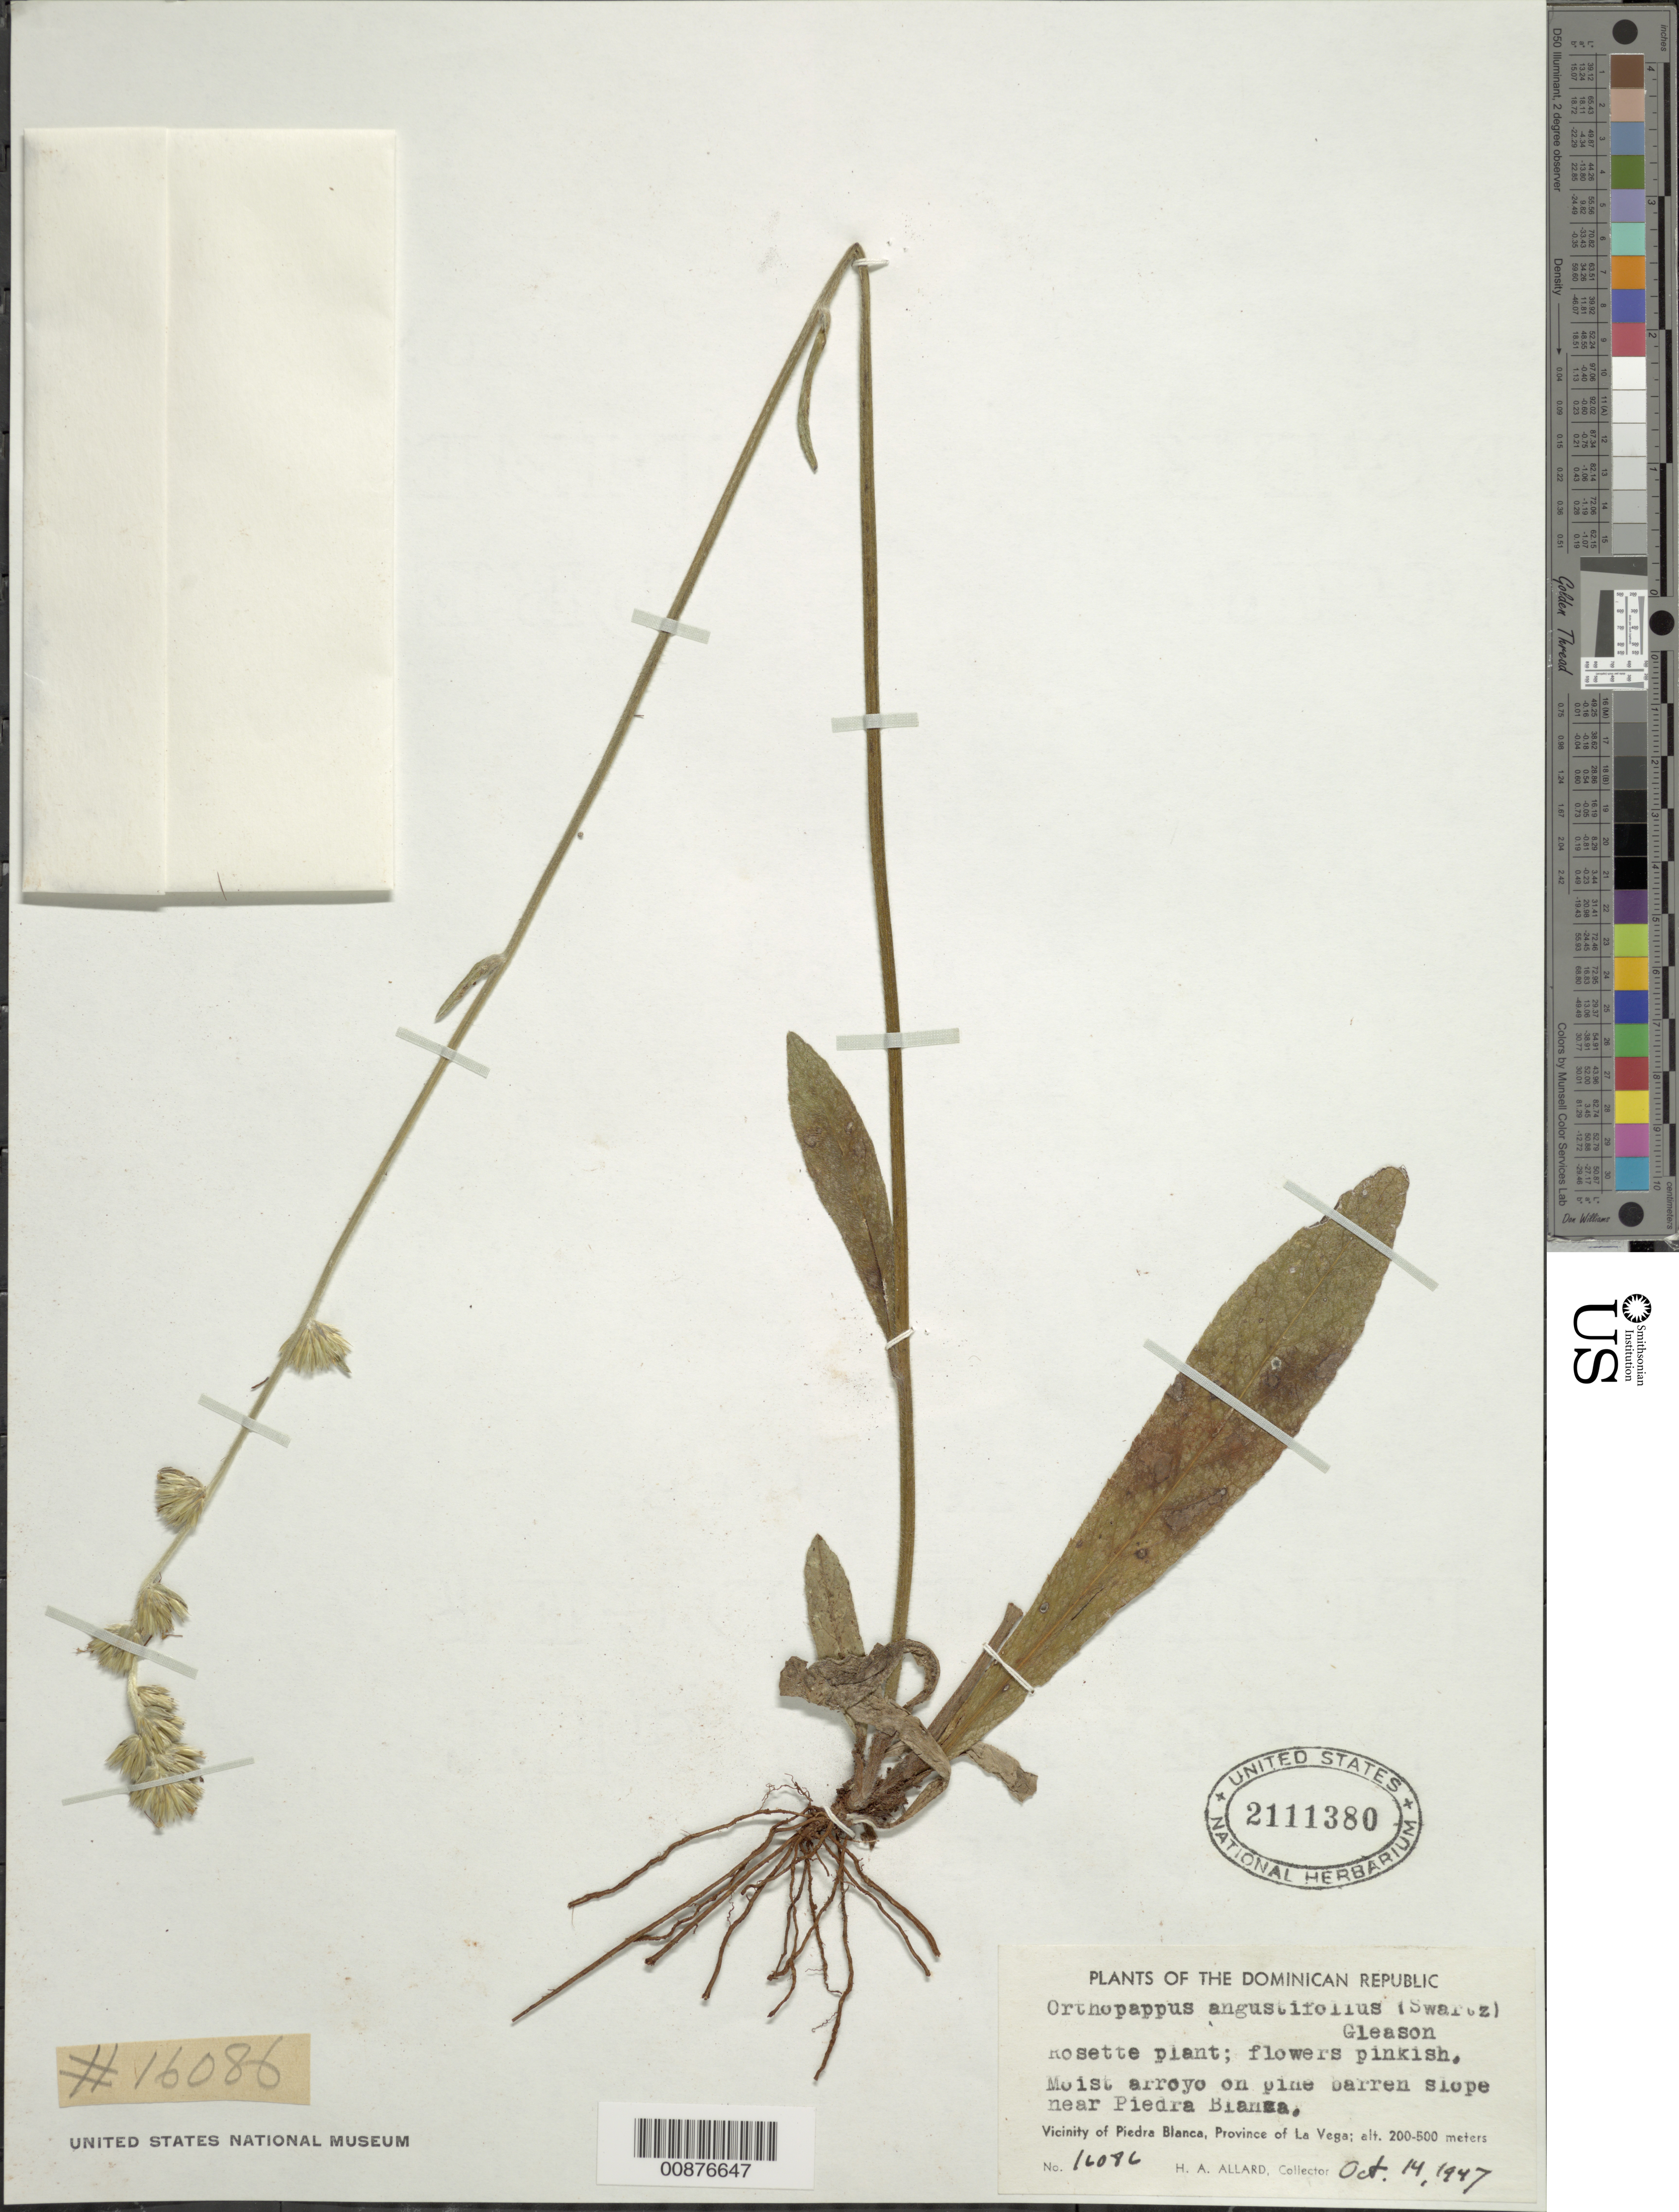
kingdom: Plantae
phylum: Tracheophyta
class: Magnoliopsida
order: Asterales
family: Asteraceae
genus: Orthopappus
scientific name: Orthopappus angustifolius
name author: (Sw.) Gleason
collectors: H. A. Allard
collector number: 16076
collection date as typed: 14 Oct 1947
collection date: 1947-10-14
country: Dominican Republic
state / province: La Vega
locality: Slope near Piedra Blanca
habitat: Moist arroyo on pine barren slope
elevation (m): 200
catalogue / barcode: US 2111380